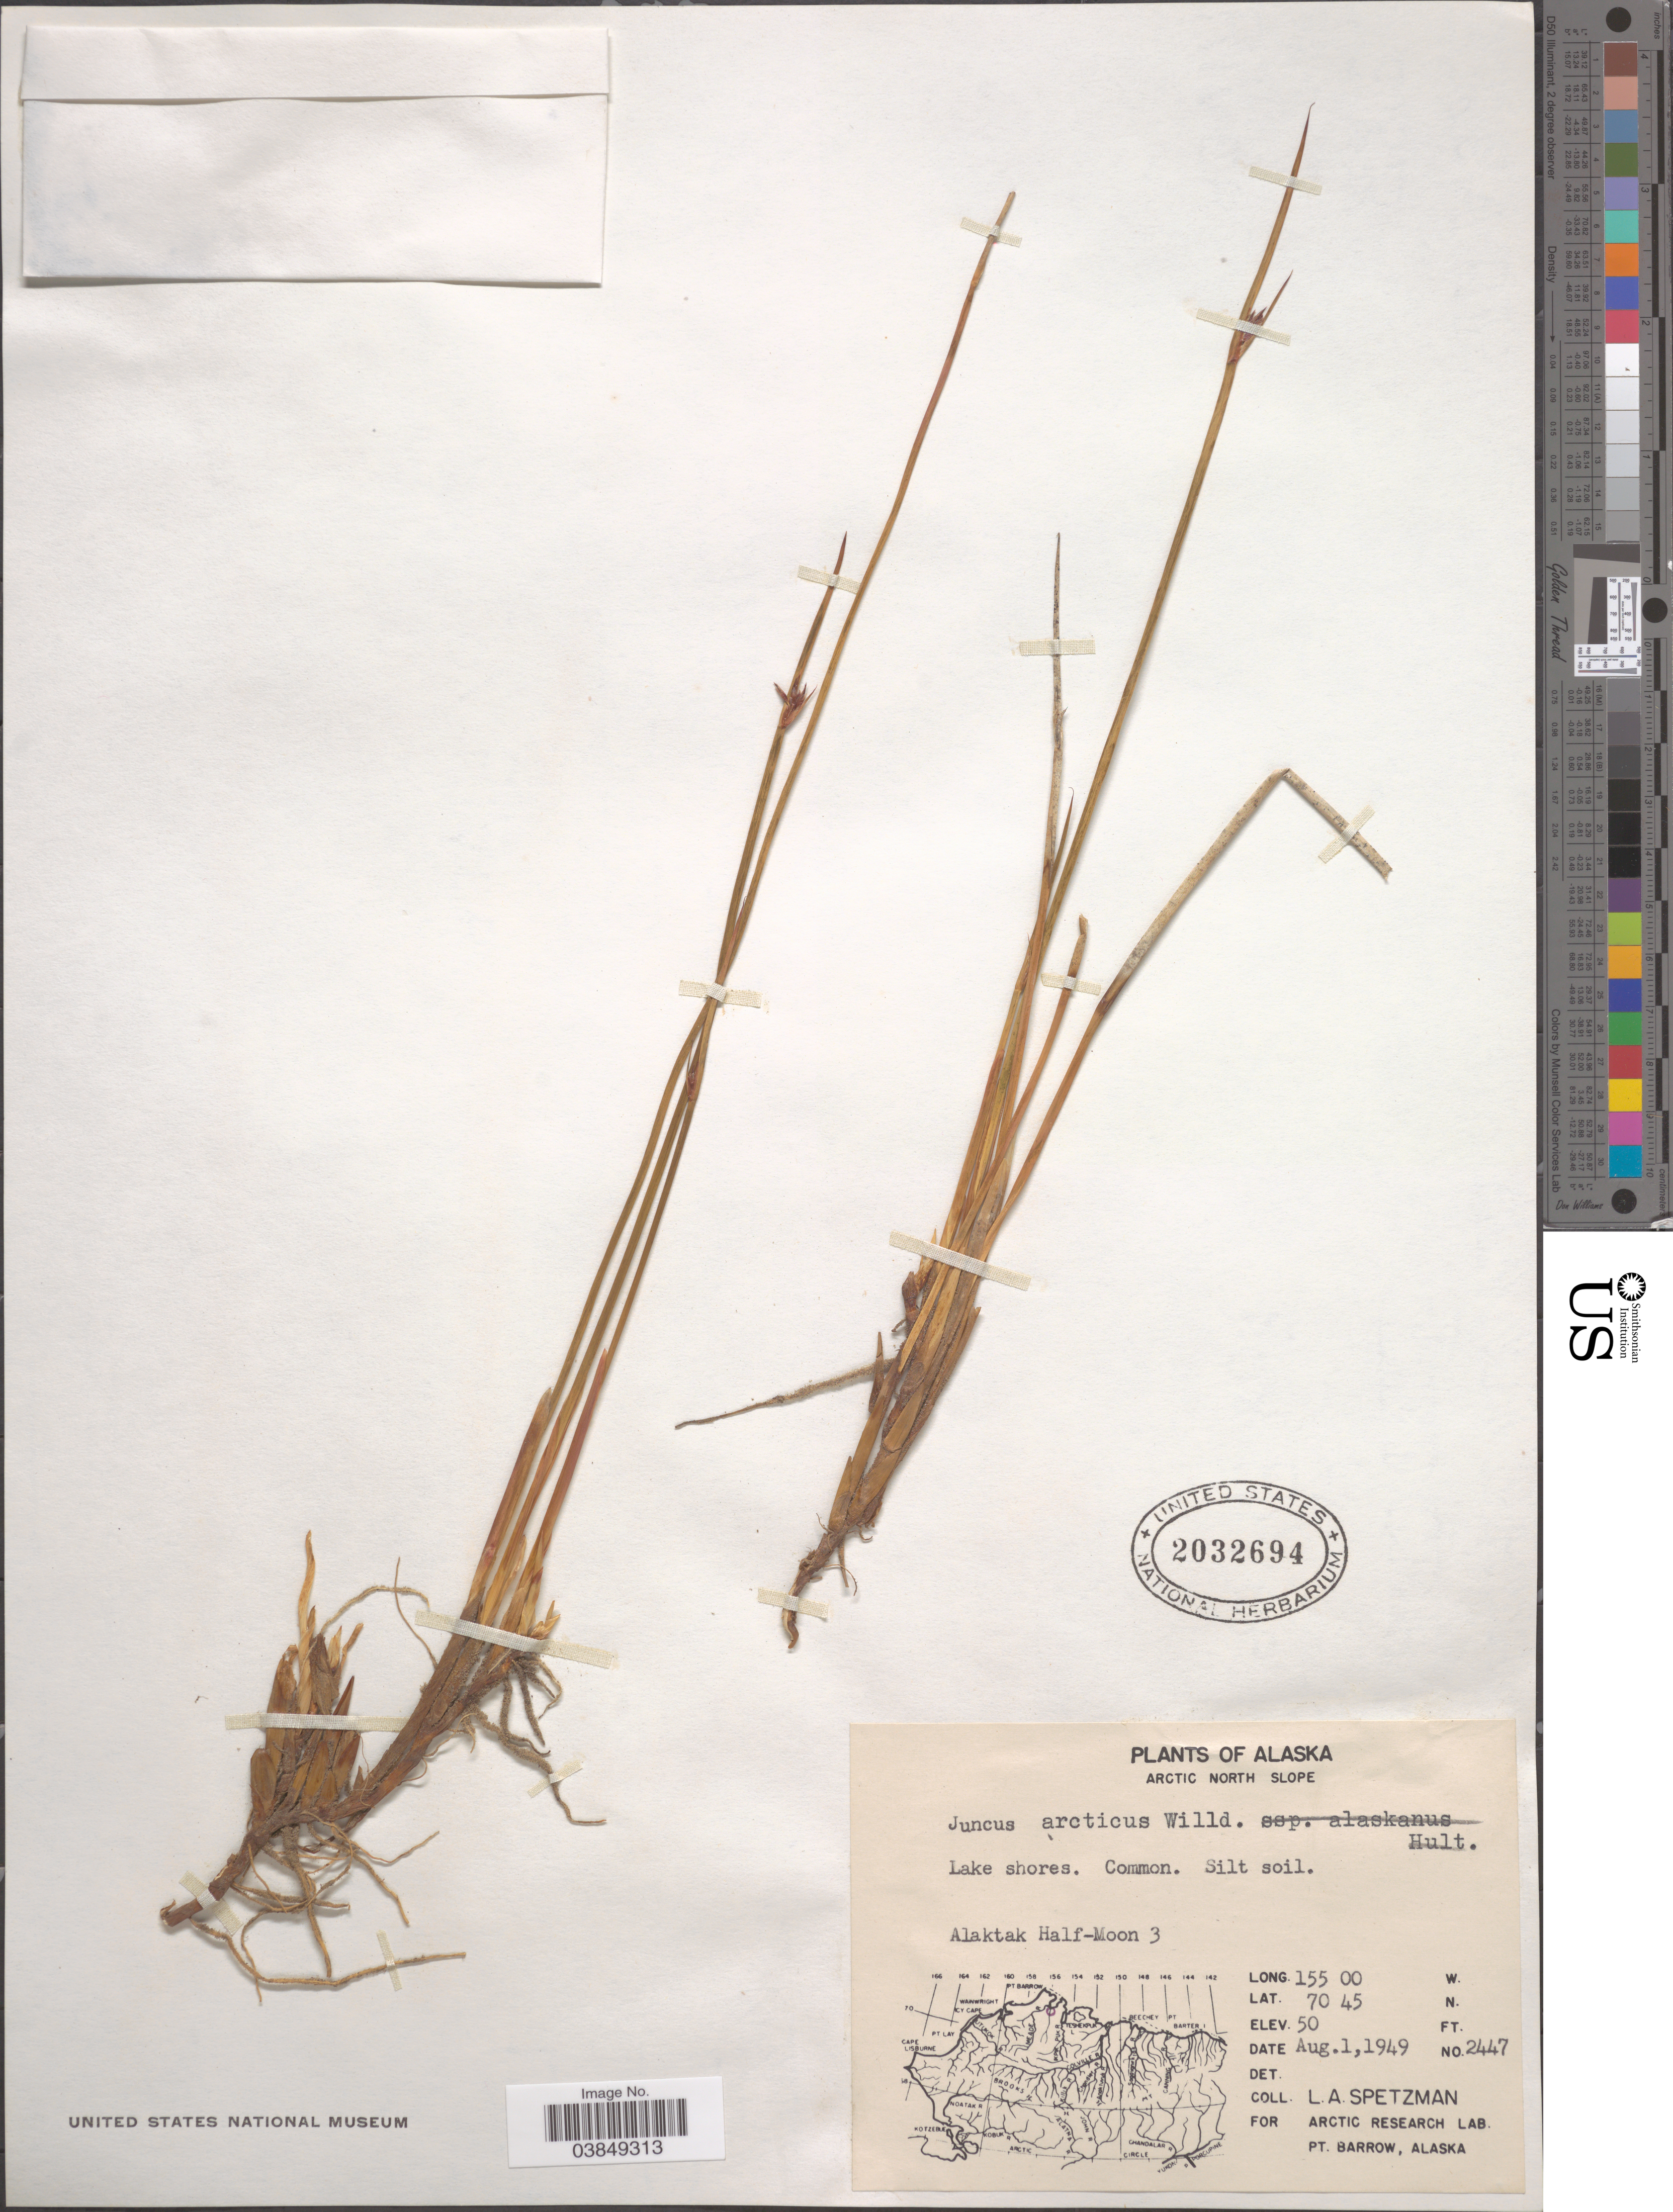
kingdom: Plantae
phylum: Tracheophyta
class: Liliopsida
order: Poales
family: Juncaceae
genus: Juncus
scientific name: Juncus arcticus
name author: Willd.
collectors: L. Spetzman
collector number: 2447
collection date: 1949-08-01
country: United States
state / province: Alaska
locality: Arctic North Slope. Lake shores. Alaktak Half-Moon 3.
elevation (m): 15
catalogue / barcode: US 2032694